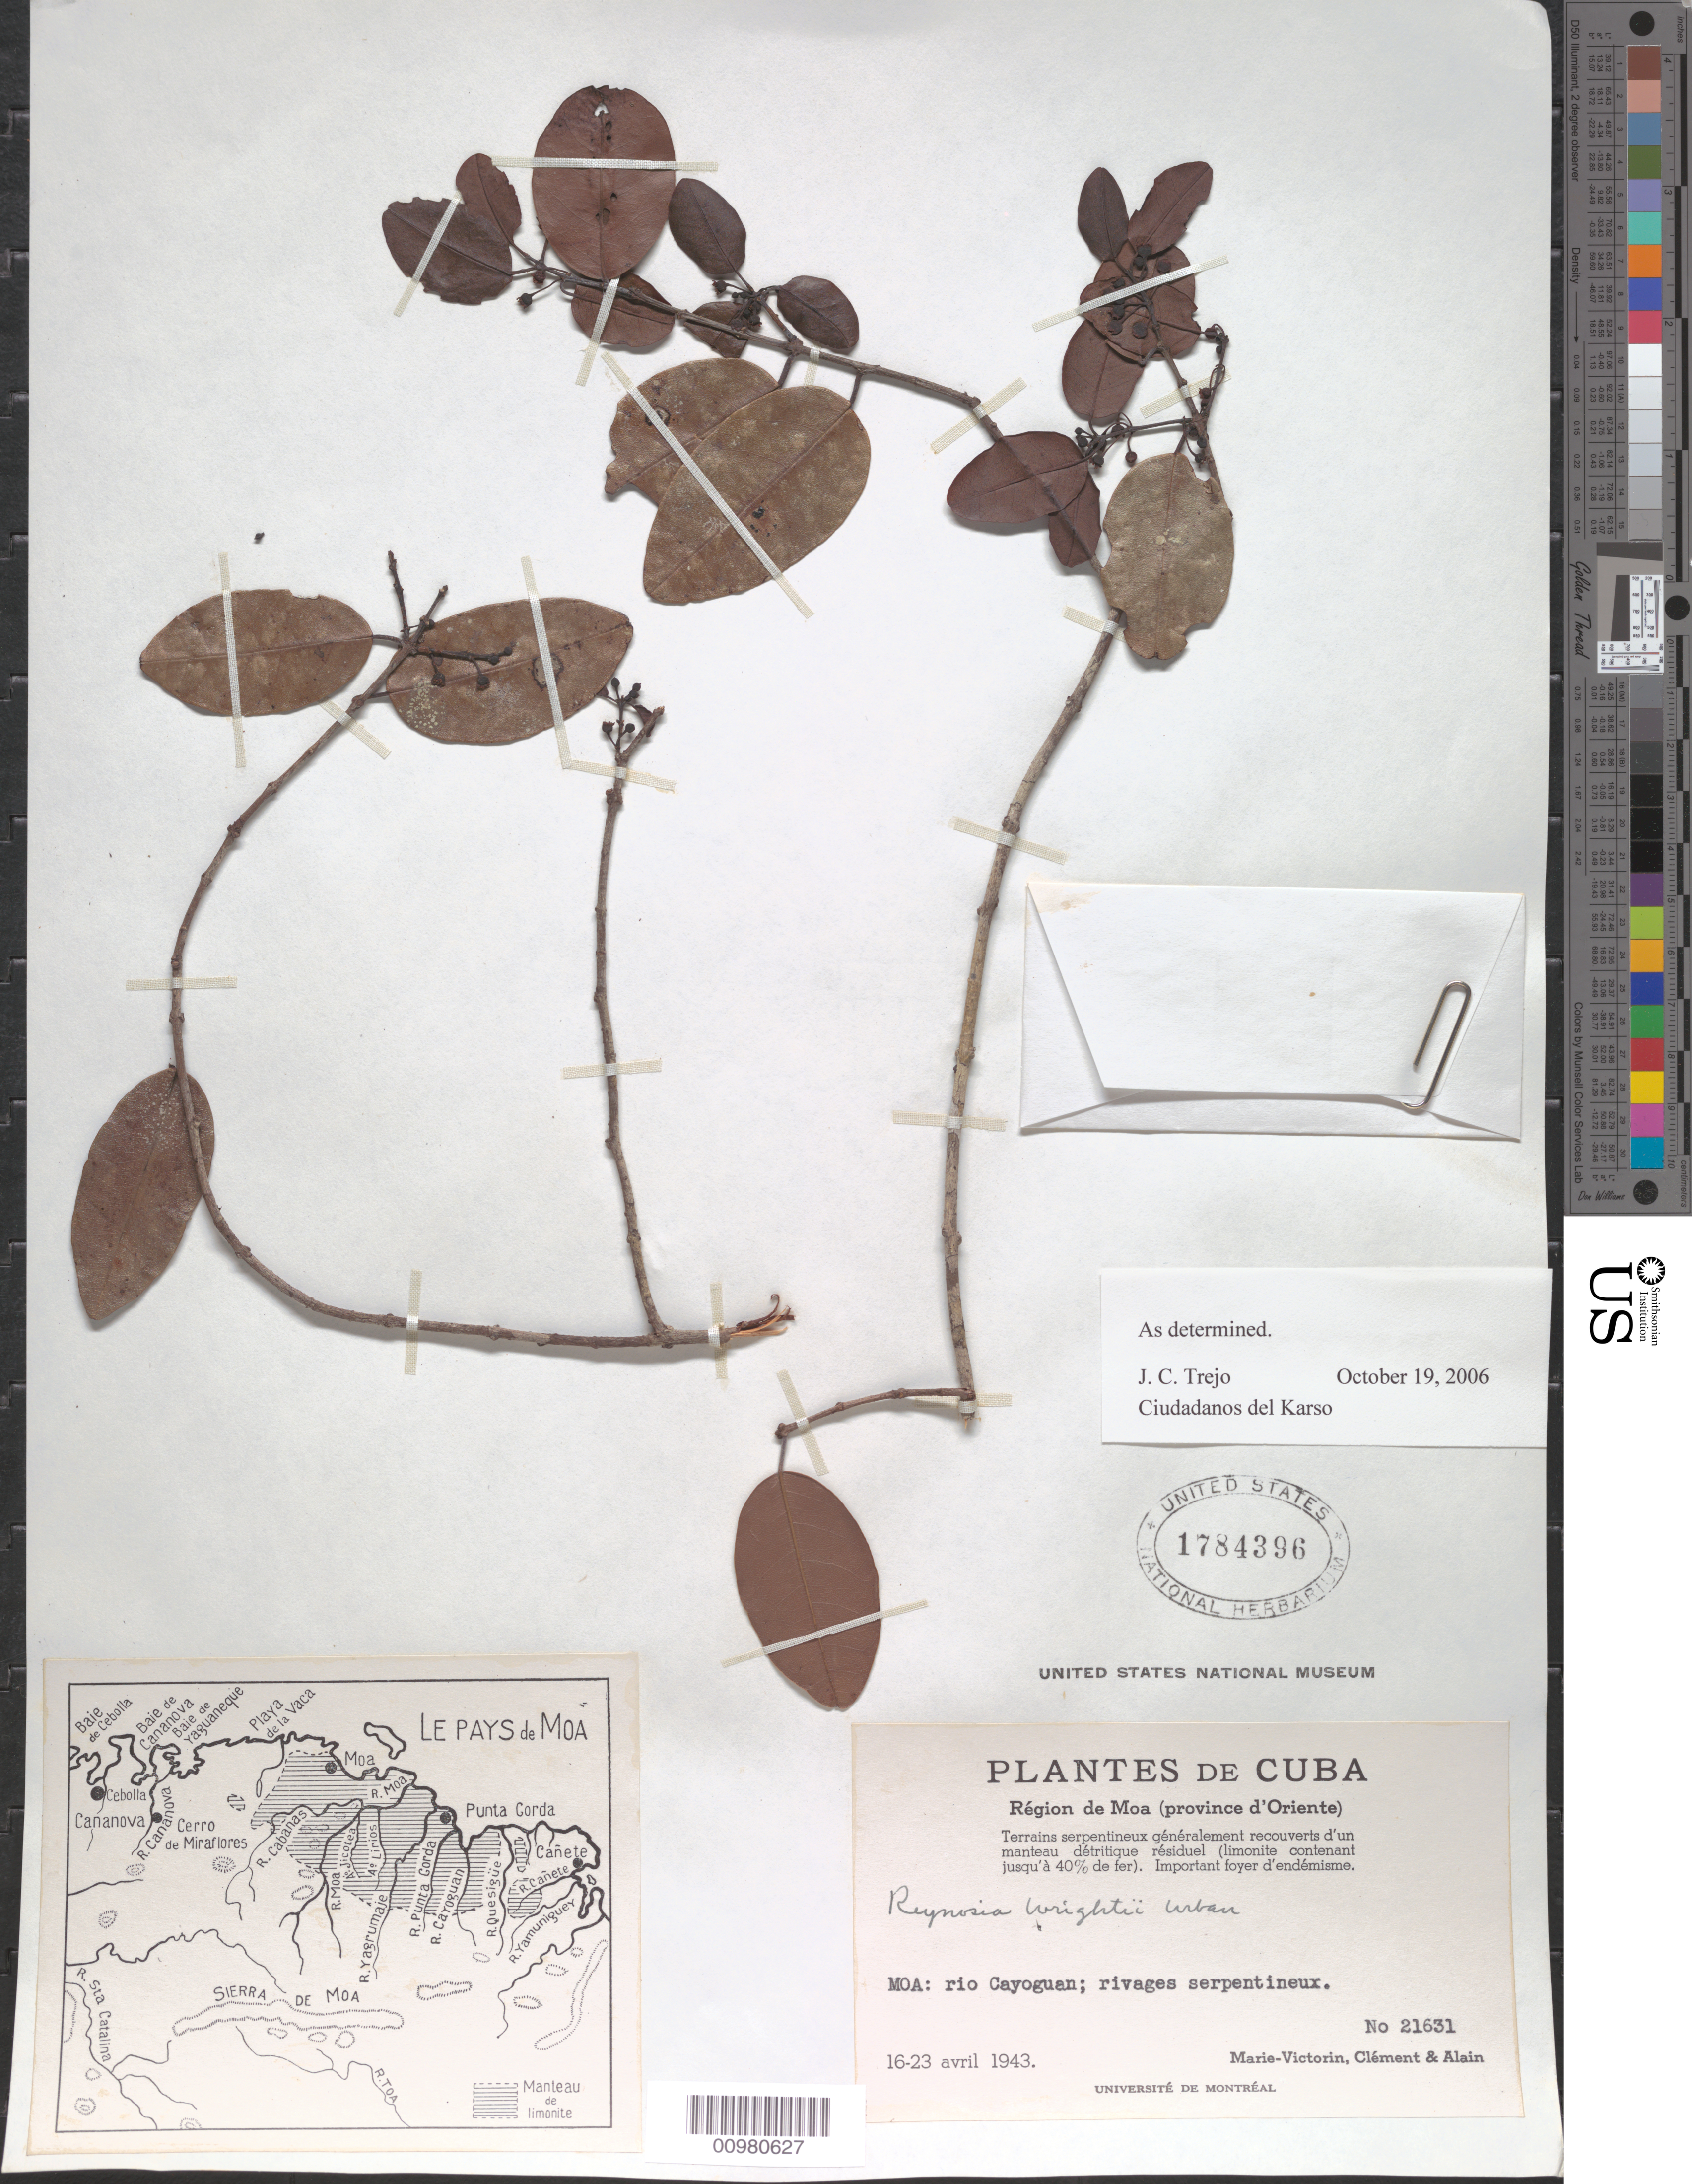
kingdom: Plantae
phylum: Tracheophyta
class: Magnoliopsida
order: Rosales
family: Rhamnaceae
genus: Reynosia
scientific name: Reynosia wrightii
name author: Urb.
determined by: Trejo-Torres, J. C.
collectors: -. Marie-Victorin, -- Clemente & A. H. Liogier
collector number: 21631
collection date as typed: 16 Apr 1943 to 23 Apr 1943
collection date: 1943-04-16/1943-04-23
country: Cuba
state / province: Holguín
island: Cuba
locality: Région de Moa; Rio Cayoguan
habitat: Rivages serpentineux.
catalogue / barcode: US 1784396